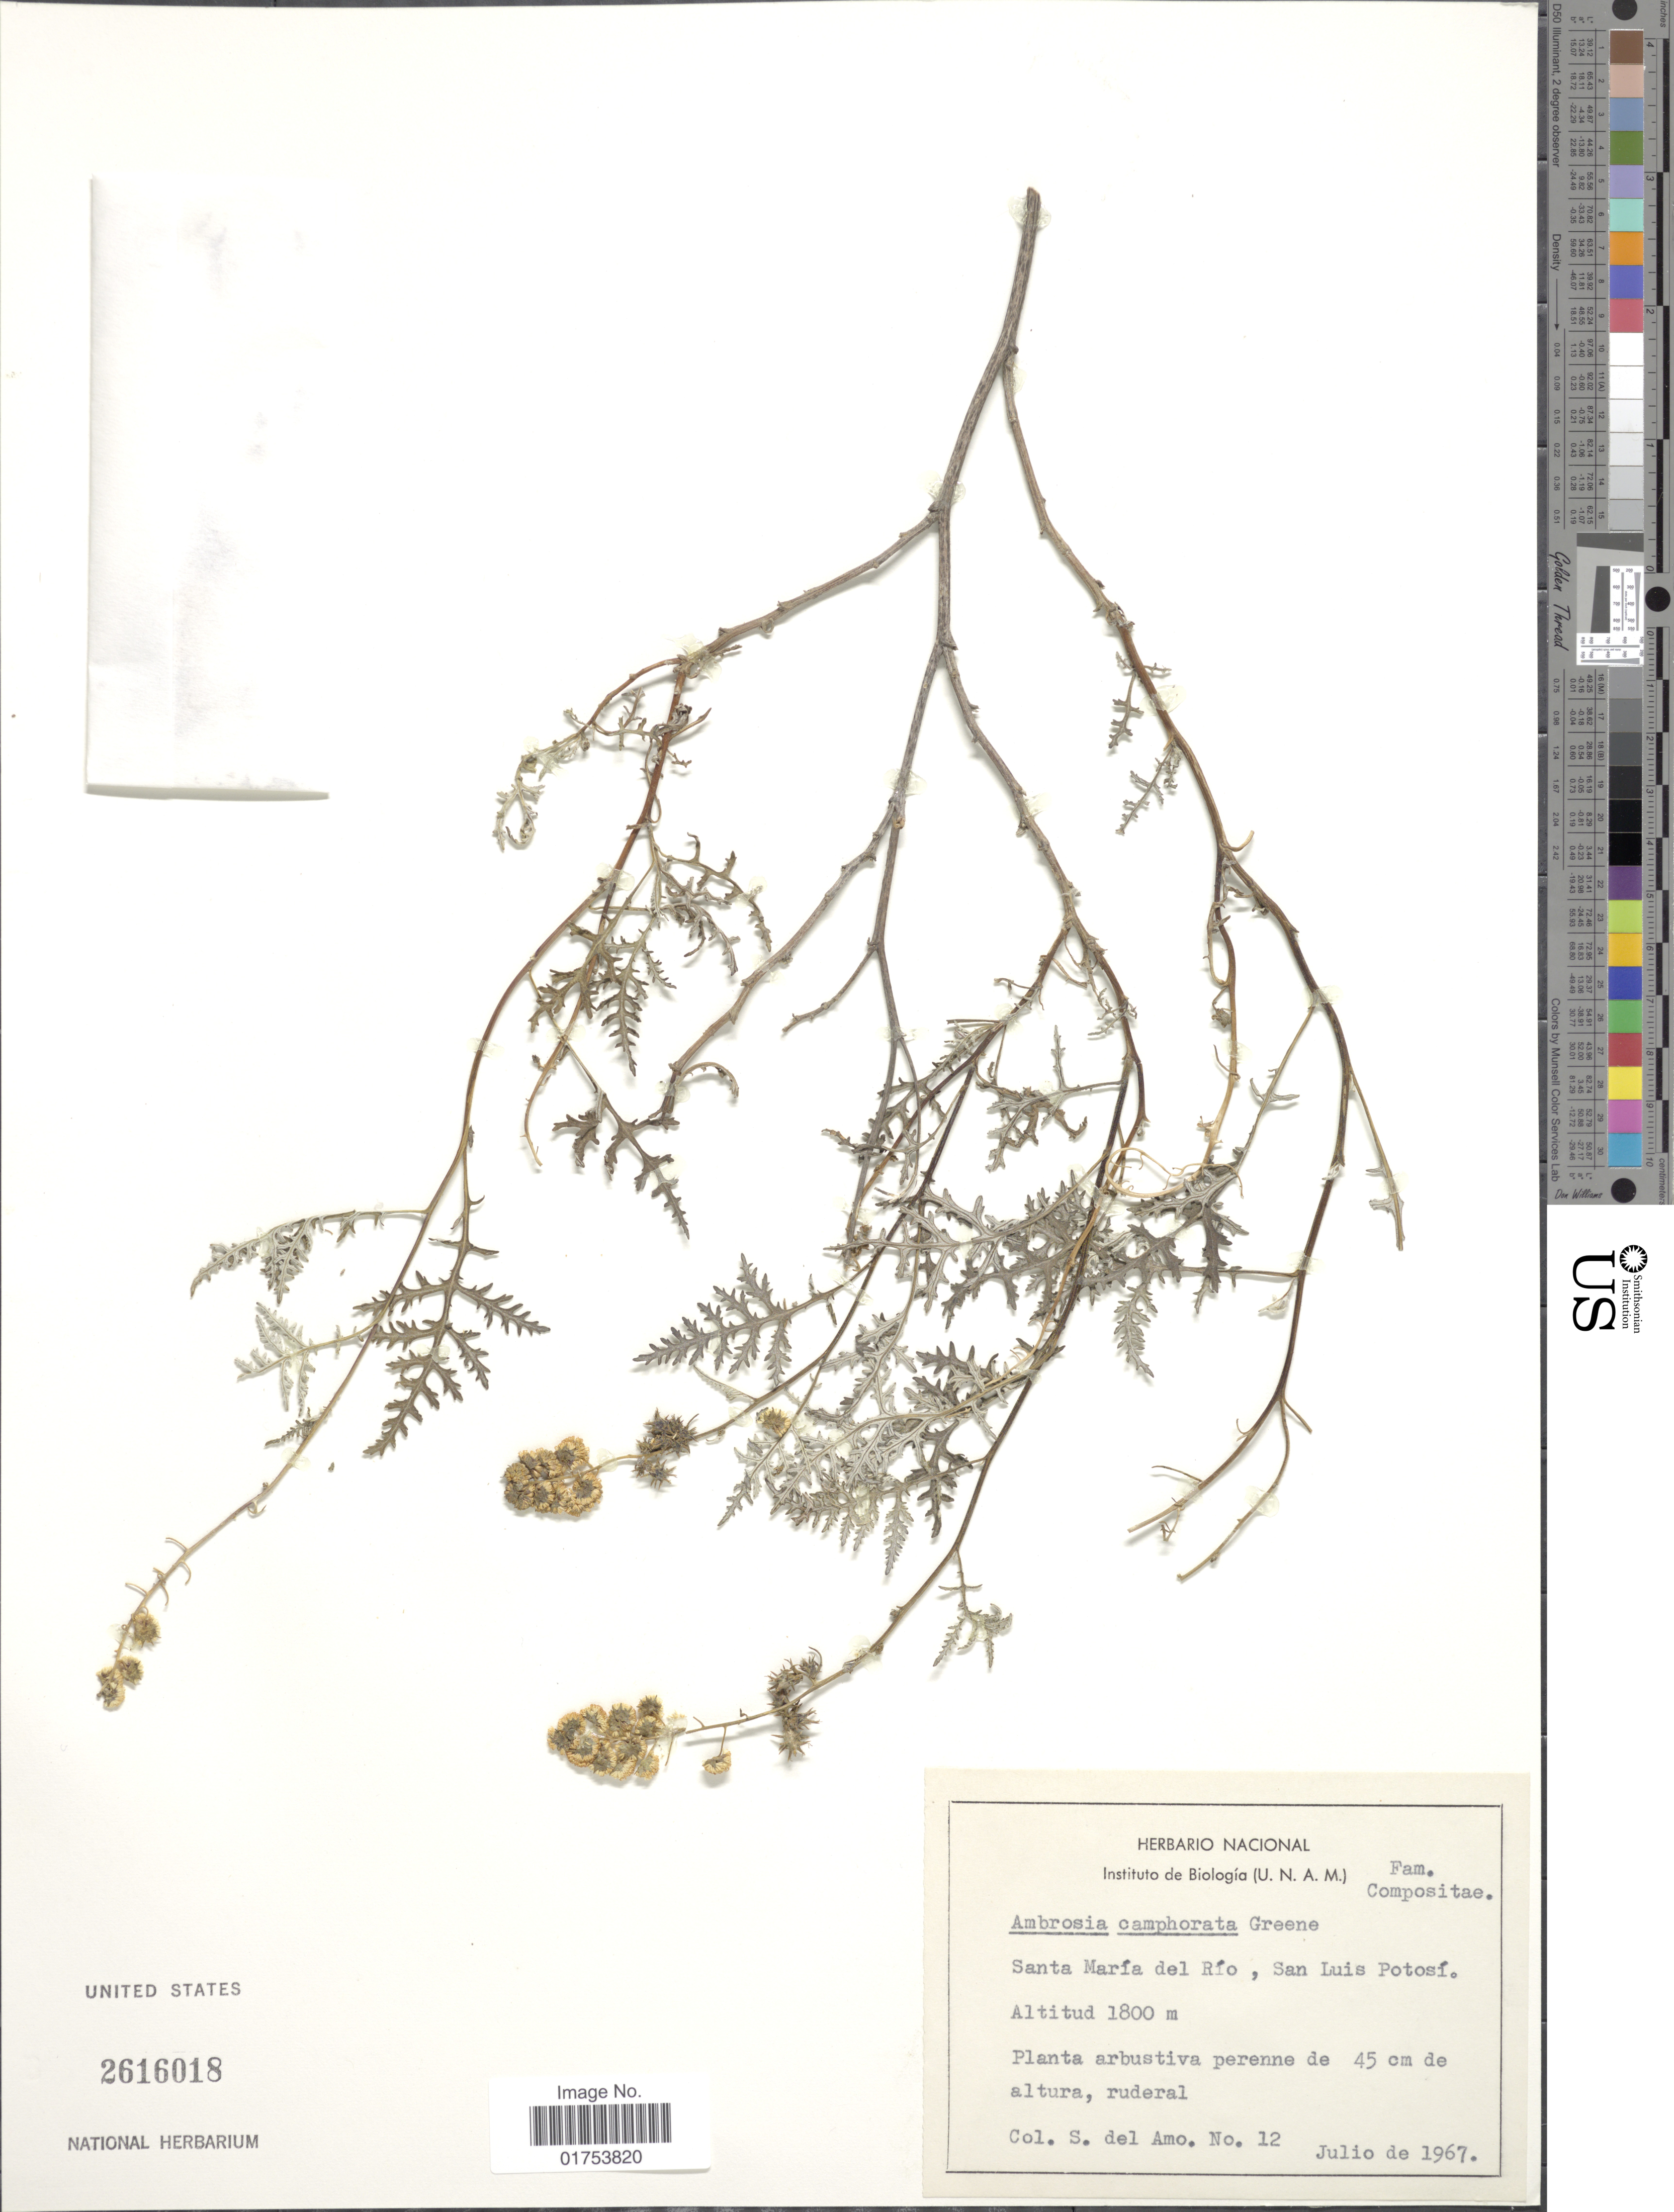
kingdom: Plantae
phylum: Tracheophyta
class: Magnoliopsida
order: Asterales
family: Asteraceae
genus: Ambrosia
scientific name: Ambrosia camphorata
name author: (Greene) W.W.Payne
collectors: S. Amo.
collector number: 12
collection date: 1967-07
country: Mexico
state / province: San Luis Potosí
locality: Santa Maria del Rio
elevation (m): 1800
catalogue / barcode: US 2616018